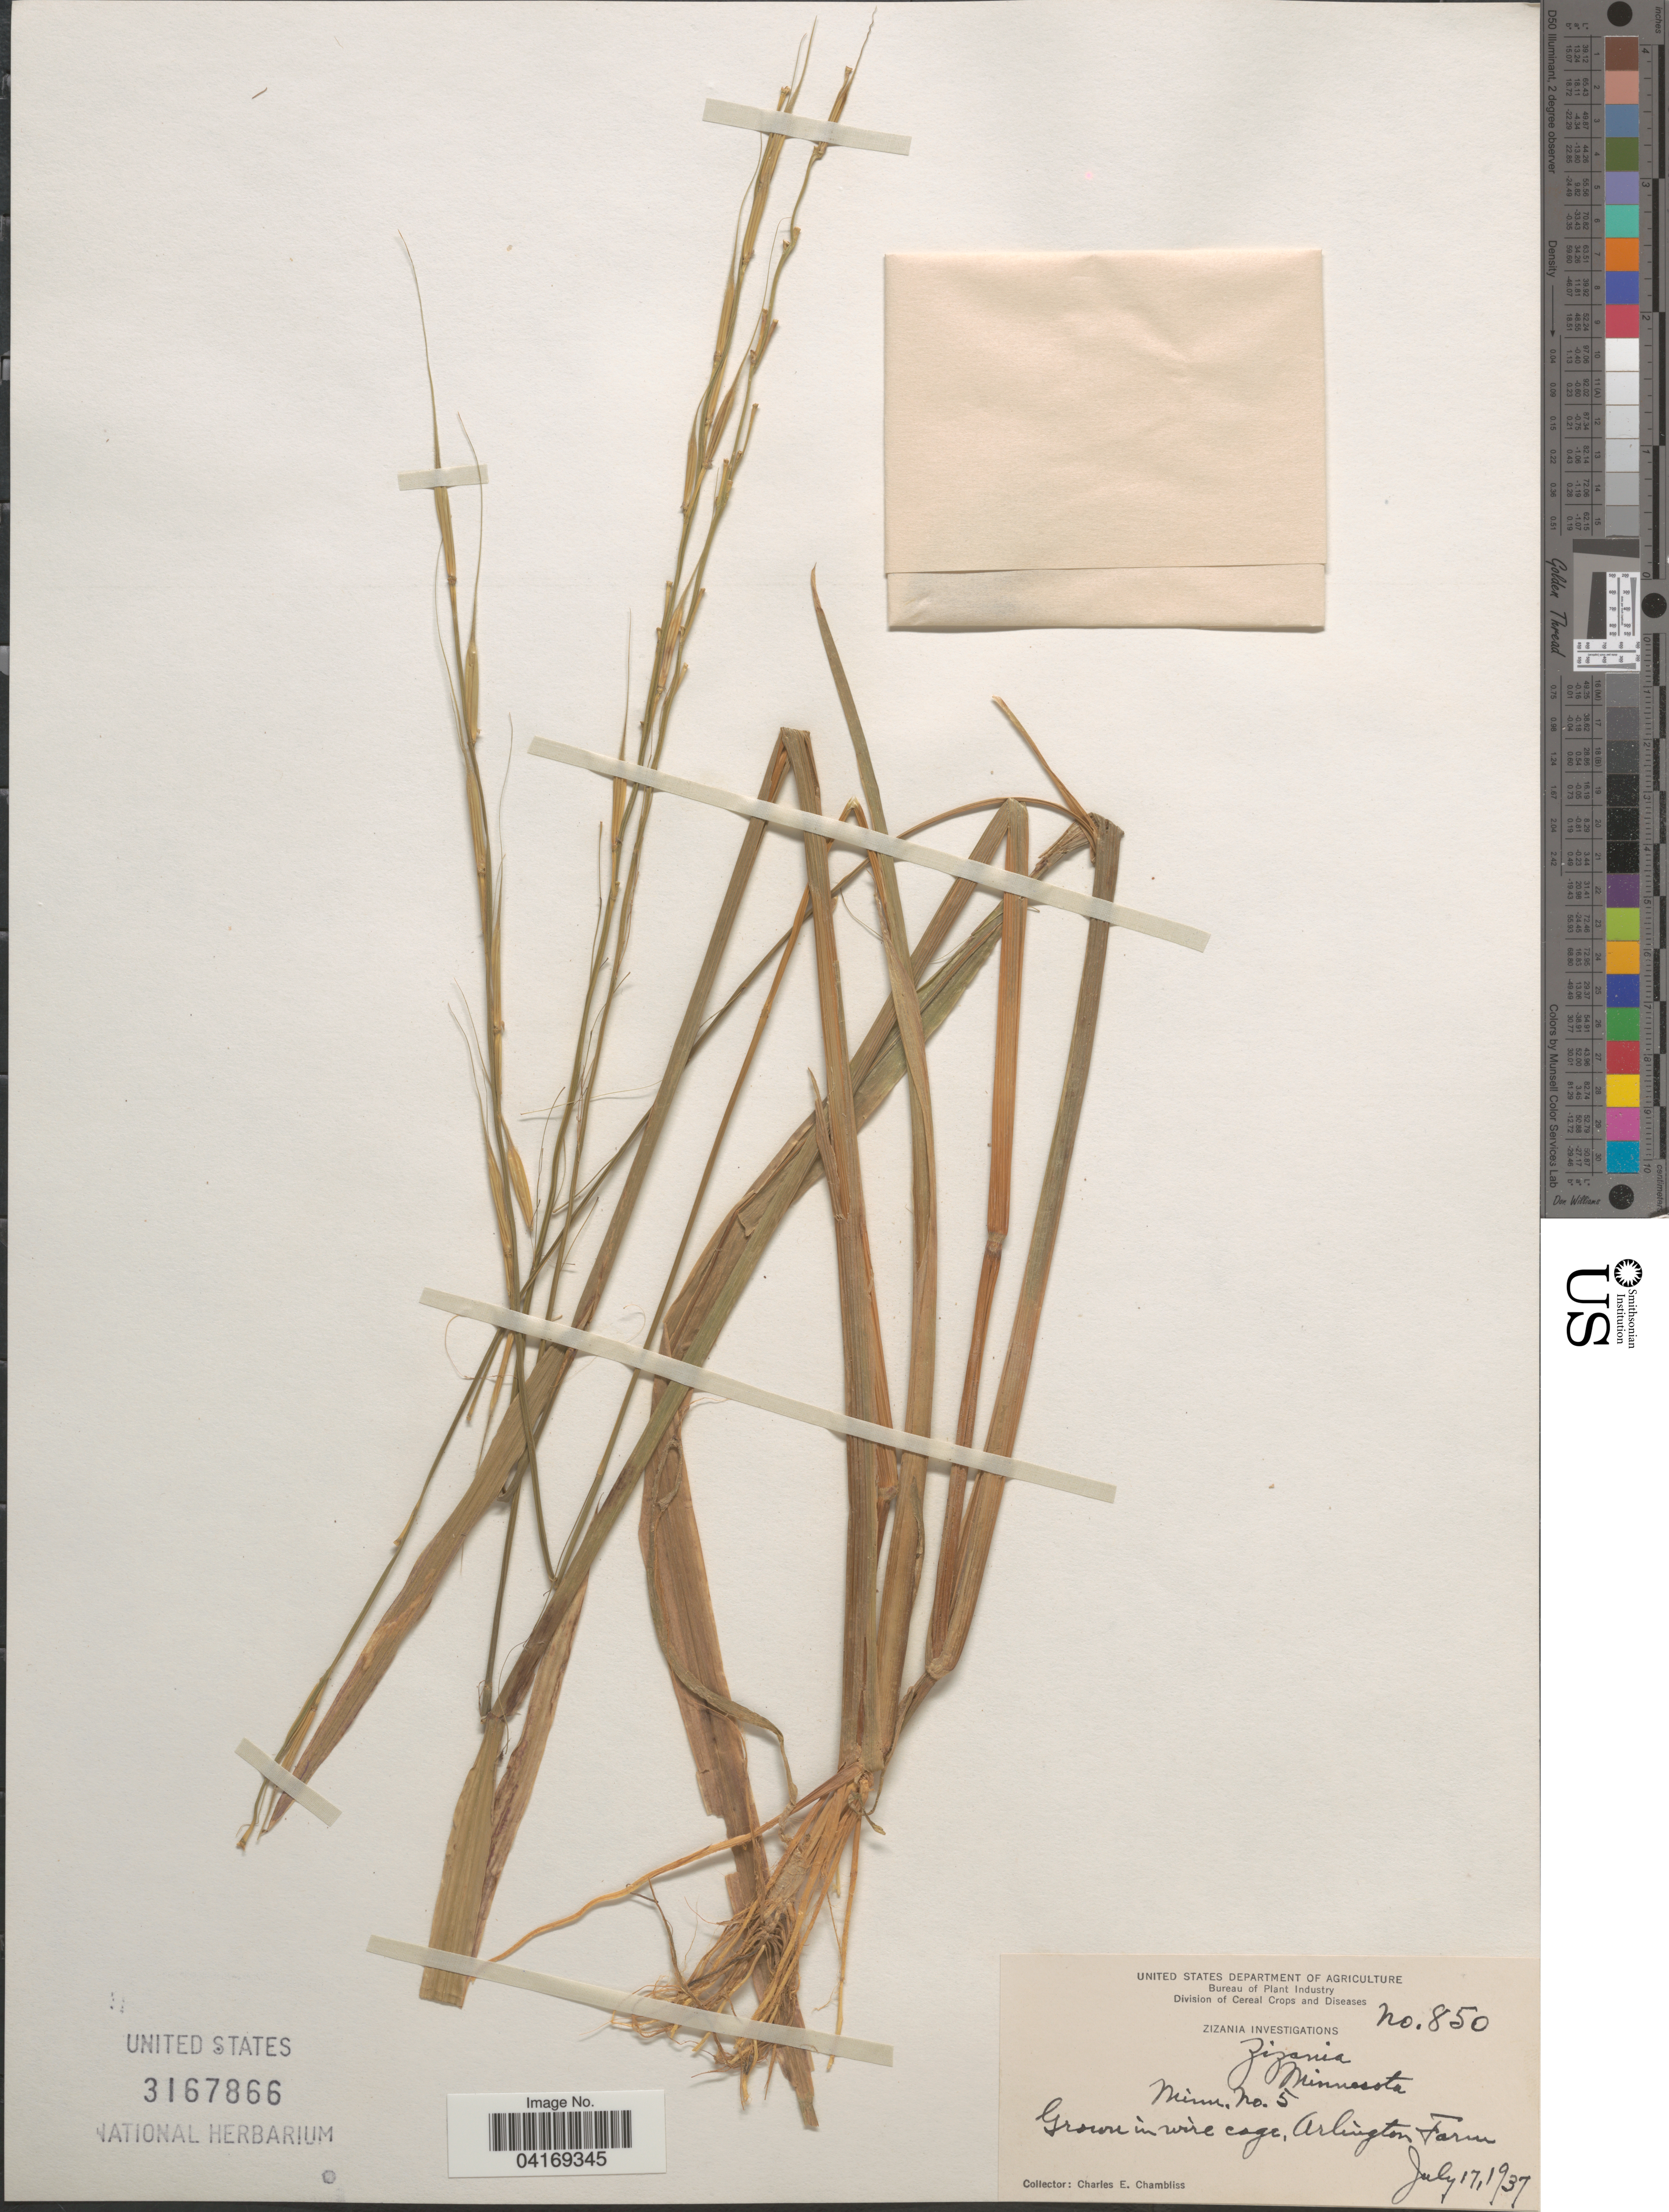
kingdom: Plantae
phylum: Tracheophyta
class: Liliopsida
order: Poales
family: Poaceae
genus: Zizania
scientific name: Zizania sp.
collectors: C. Chambliss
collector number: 850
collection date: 1937-07-17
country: United States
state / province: Virginia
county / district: Arlington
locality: In wire cage, Arlington Farm.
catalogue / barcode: US 3167866